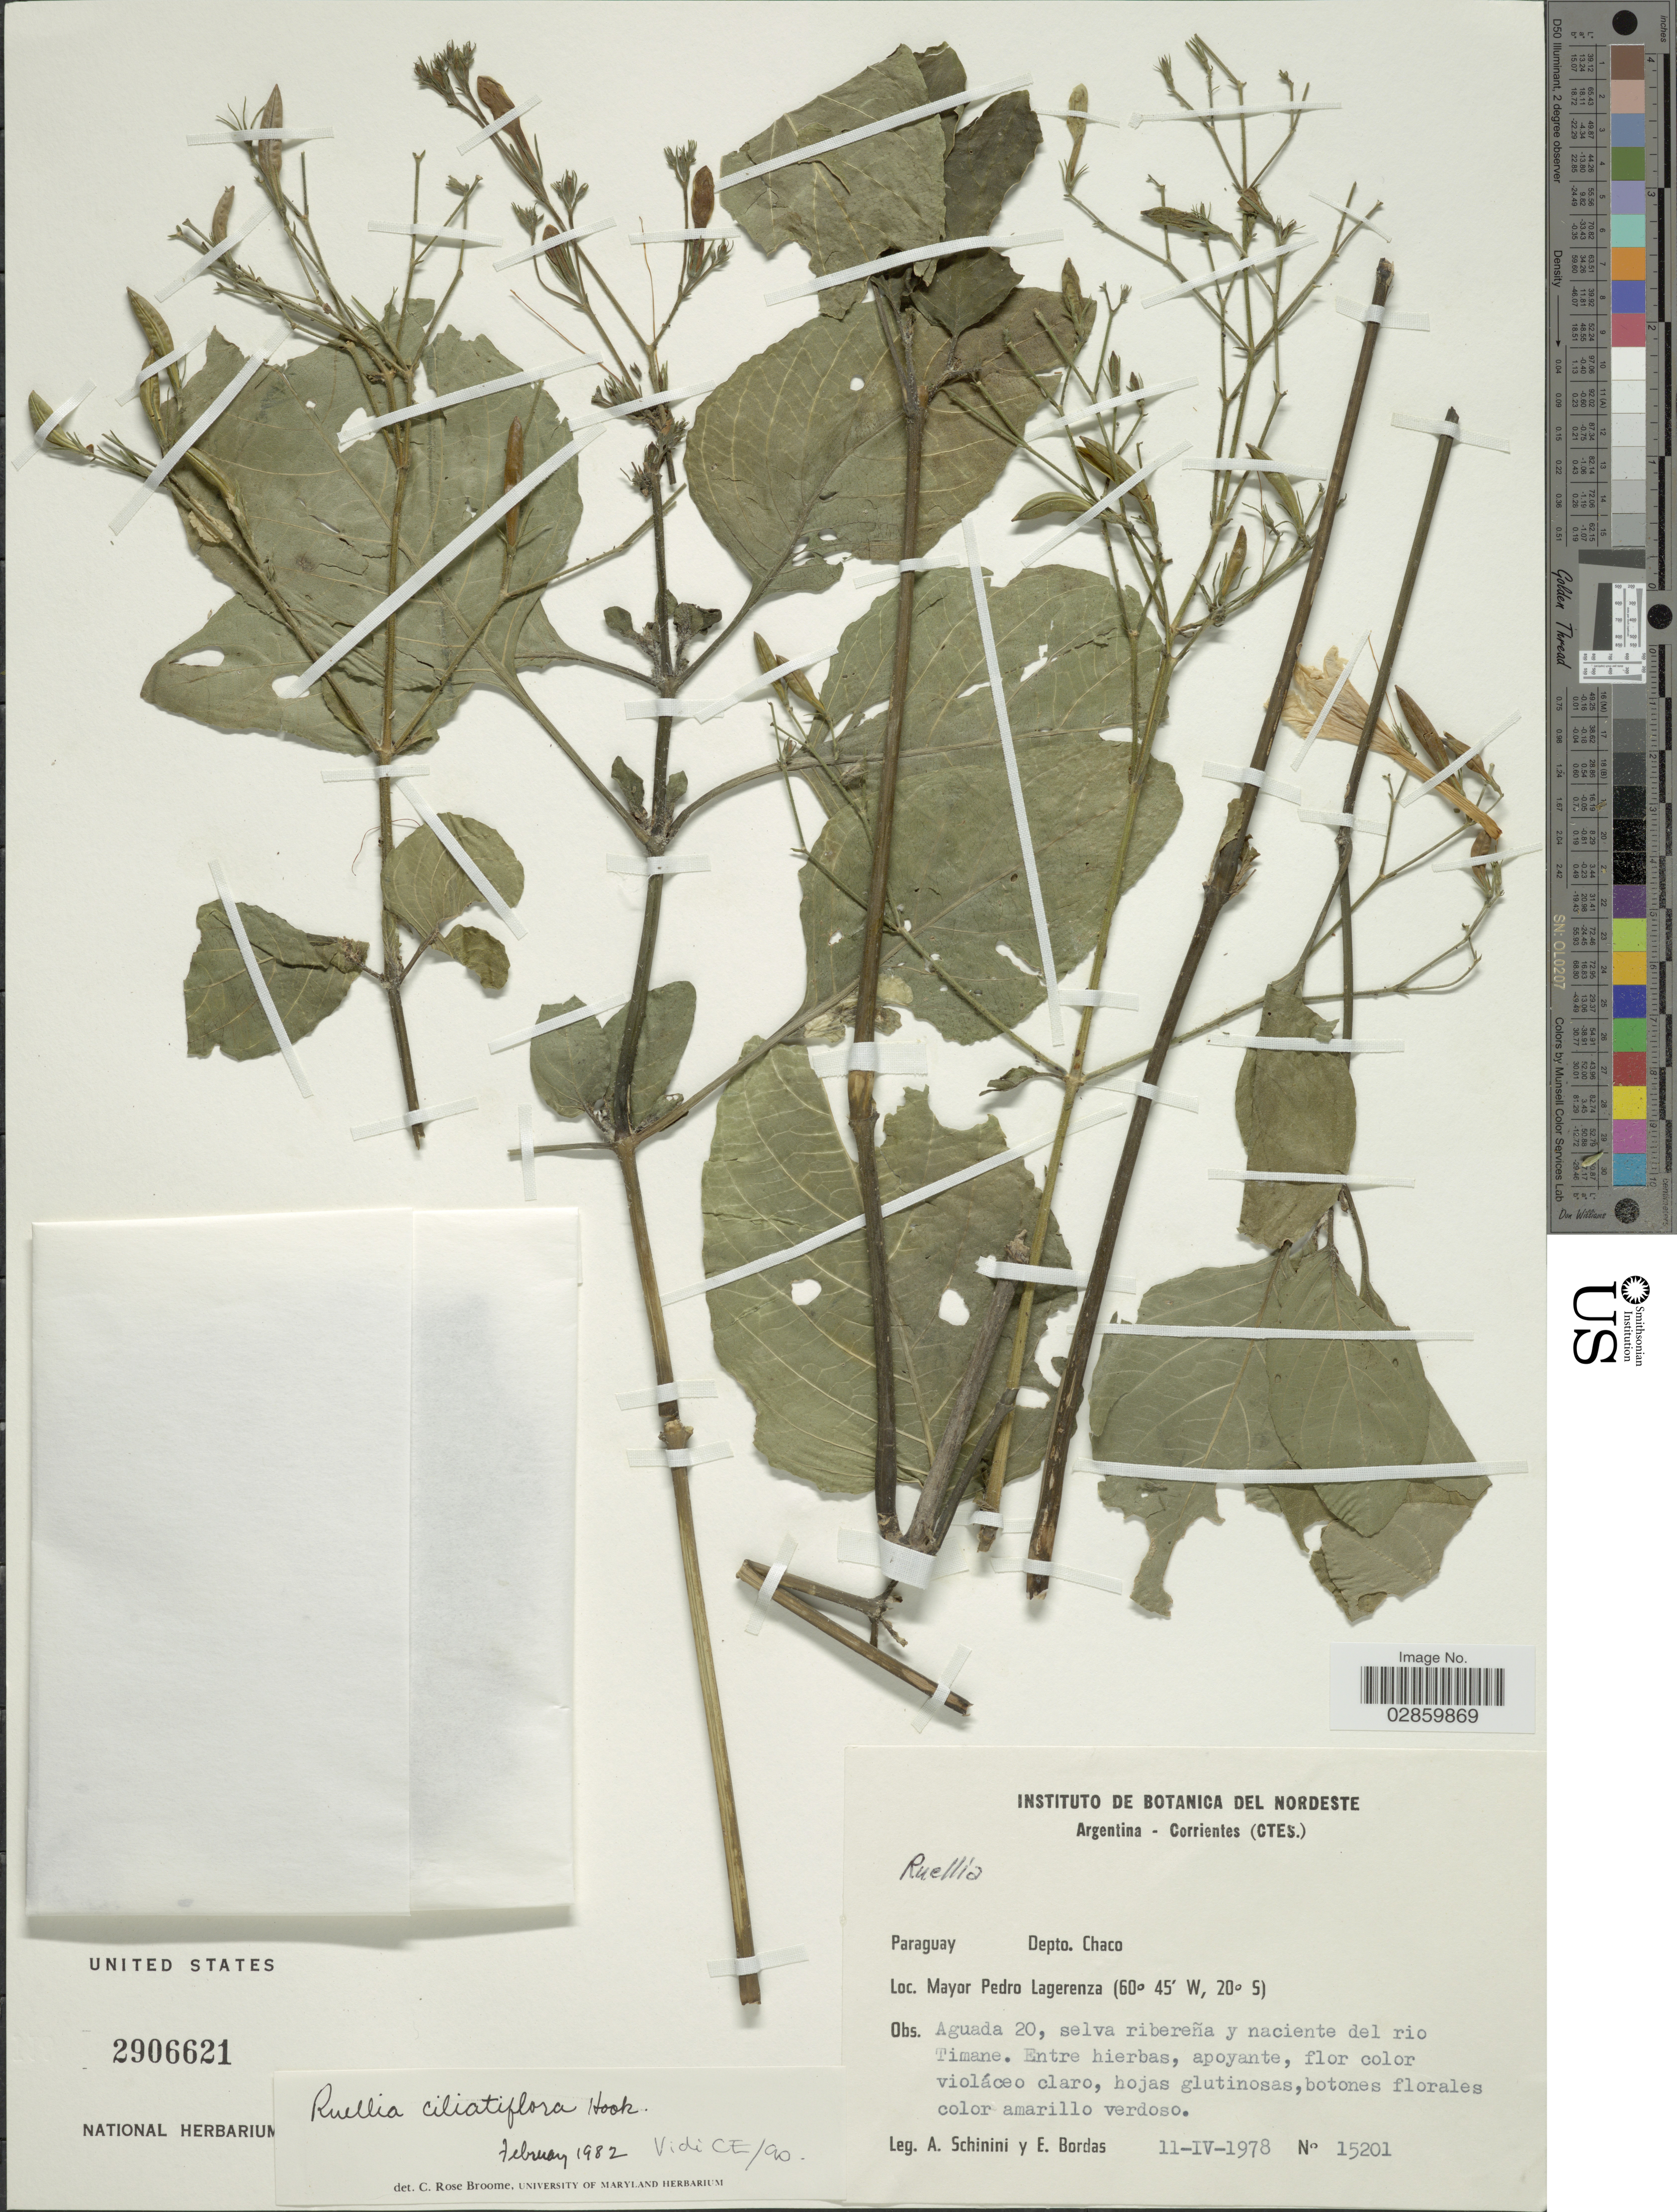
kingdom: Plantae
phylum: Tracheophyta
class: Magnoliopsida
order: Lamiales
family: Acanthaceae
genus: Ruellia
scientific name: Ruellia ciliatiflora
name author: Hook.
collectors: A. Schinini & E. Bordas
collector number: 15201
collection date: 1978-04-11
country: Argentina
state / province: Chaco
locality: Depto. Chaco. Mayor Pedro Lagerenza.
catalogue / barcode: US 2906621